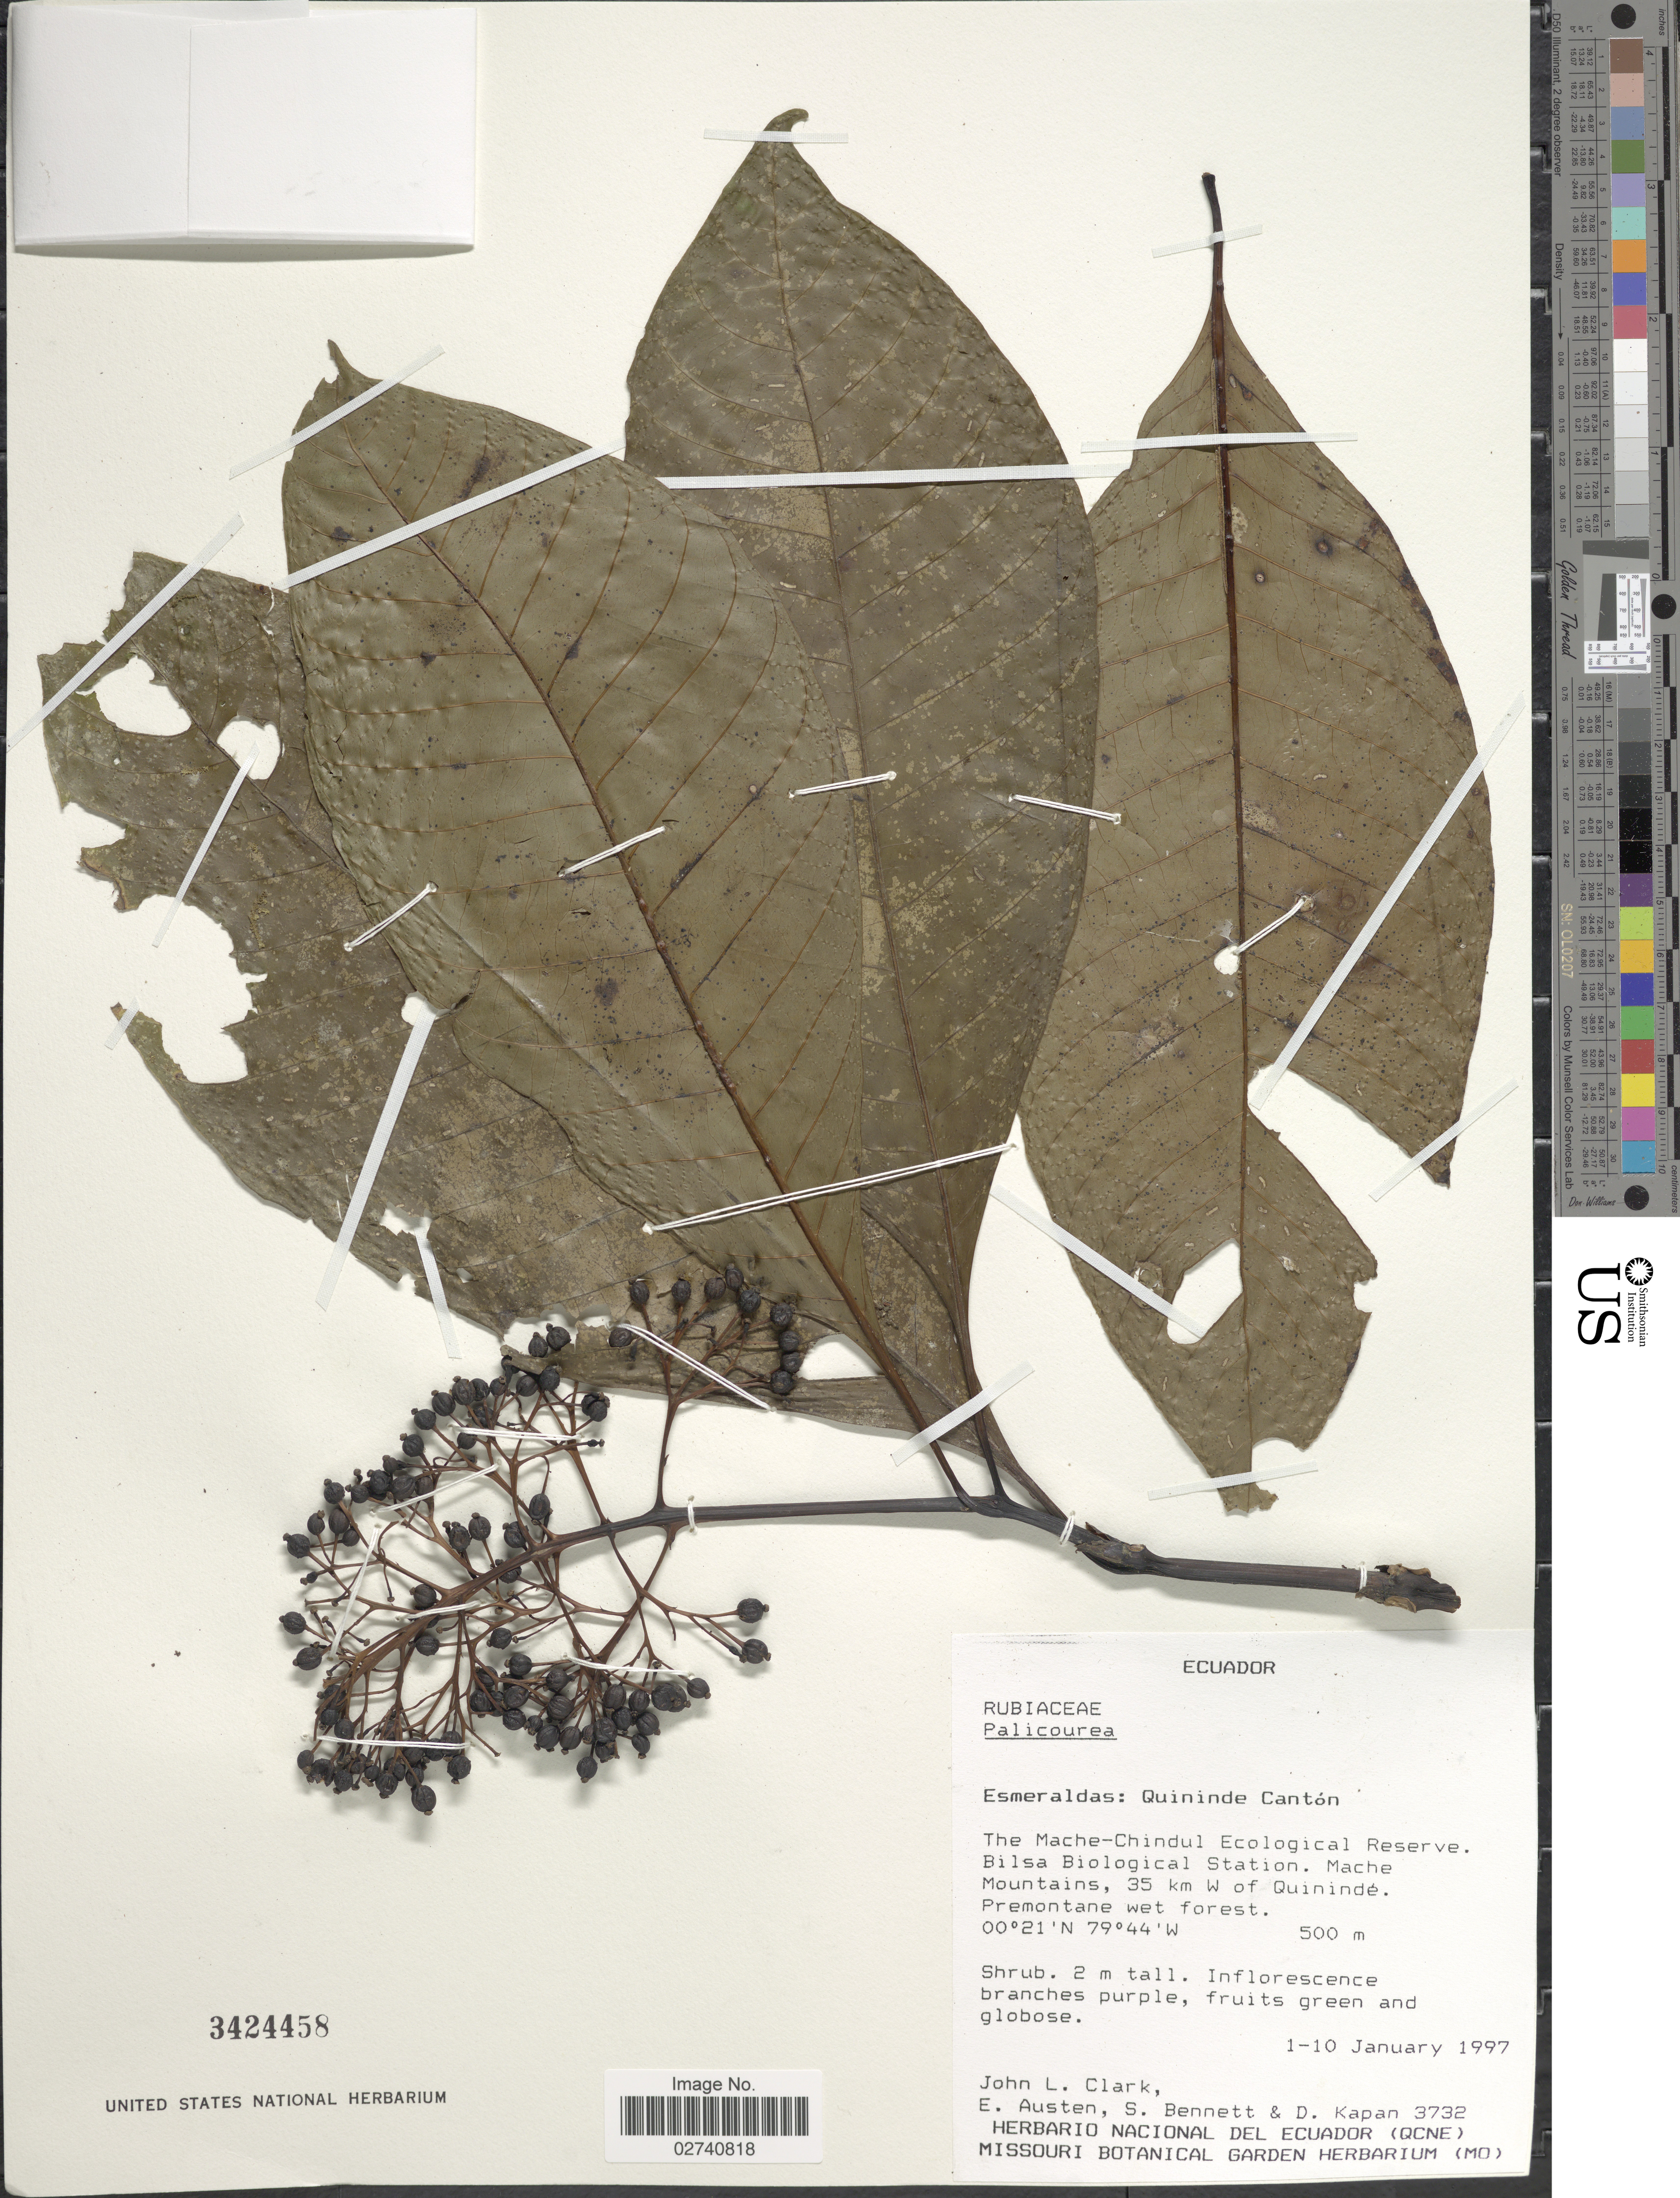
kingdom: Plantae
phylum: Tracheophyta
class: Magnoliopsida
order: Gentianales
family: Rubiaceae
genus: Palicourea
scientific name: Palicourea sp.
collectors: J. L. Clark, E. Austen, S. Bennett & D. Kapan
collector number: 3732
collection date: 1997-01-01/1997-01-10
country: Ecuador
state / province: Esmeraldas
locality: Quininde Canton. The Mache-Chindul Ecological Reserve Bilsa Biological Station. Mache Mountains, 35 km W of Quininde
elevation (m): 500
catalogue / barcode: US 3424458